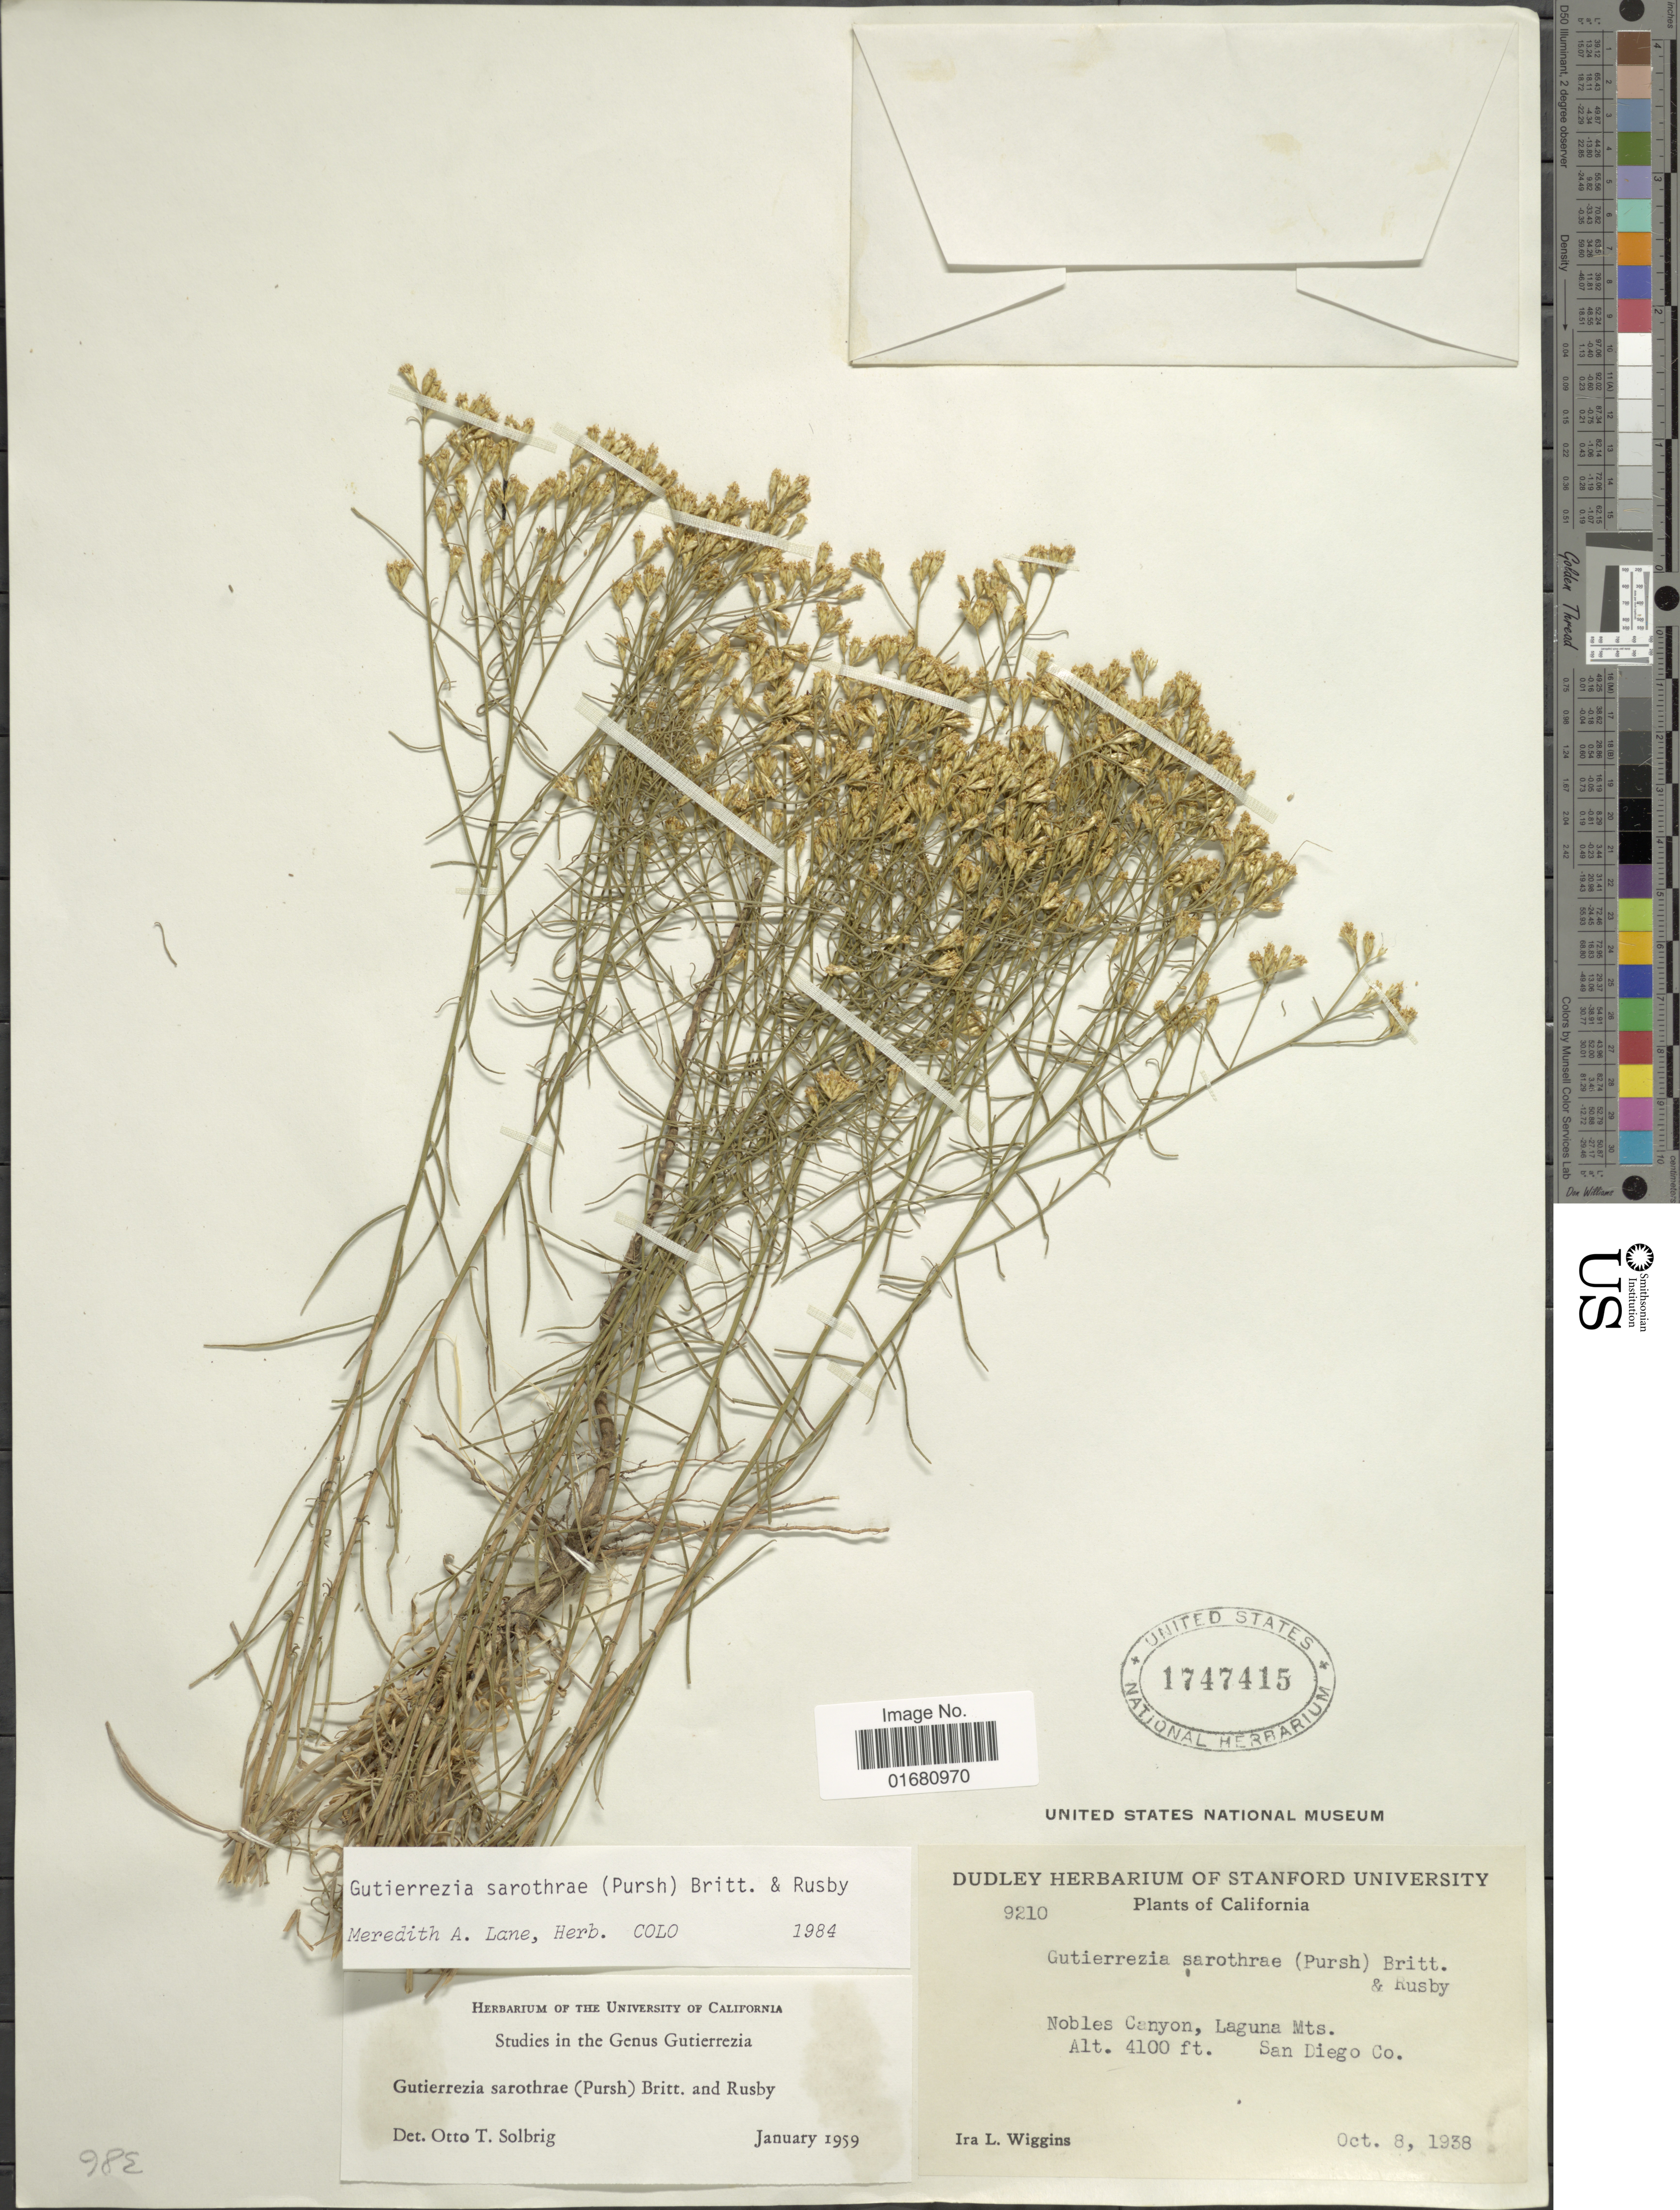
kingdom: Plantae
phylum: Tracheophyta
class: Magnoliopsida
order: Asterales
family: Asteraceae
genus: Gutierrezia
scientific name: Gutierrezia sarothrae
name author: (Pursh) Britton & Rusby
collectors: I. L. Wiggins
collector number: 9210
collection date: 1938-10-08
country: United States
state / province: California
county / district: San Diego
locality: Nobles Cayon, Laguna Mts, San Diego Co.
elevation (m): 1250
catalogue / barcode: US 1747415